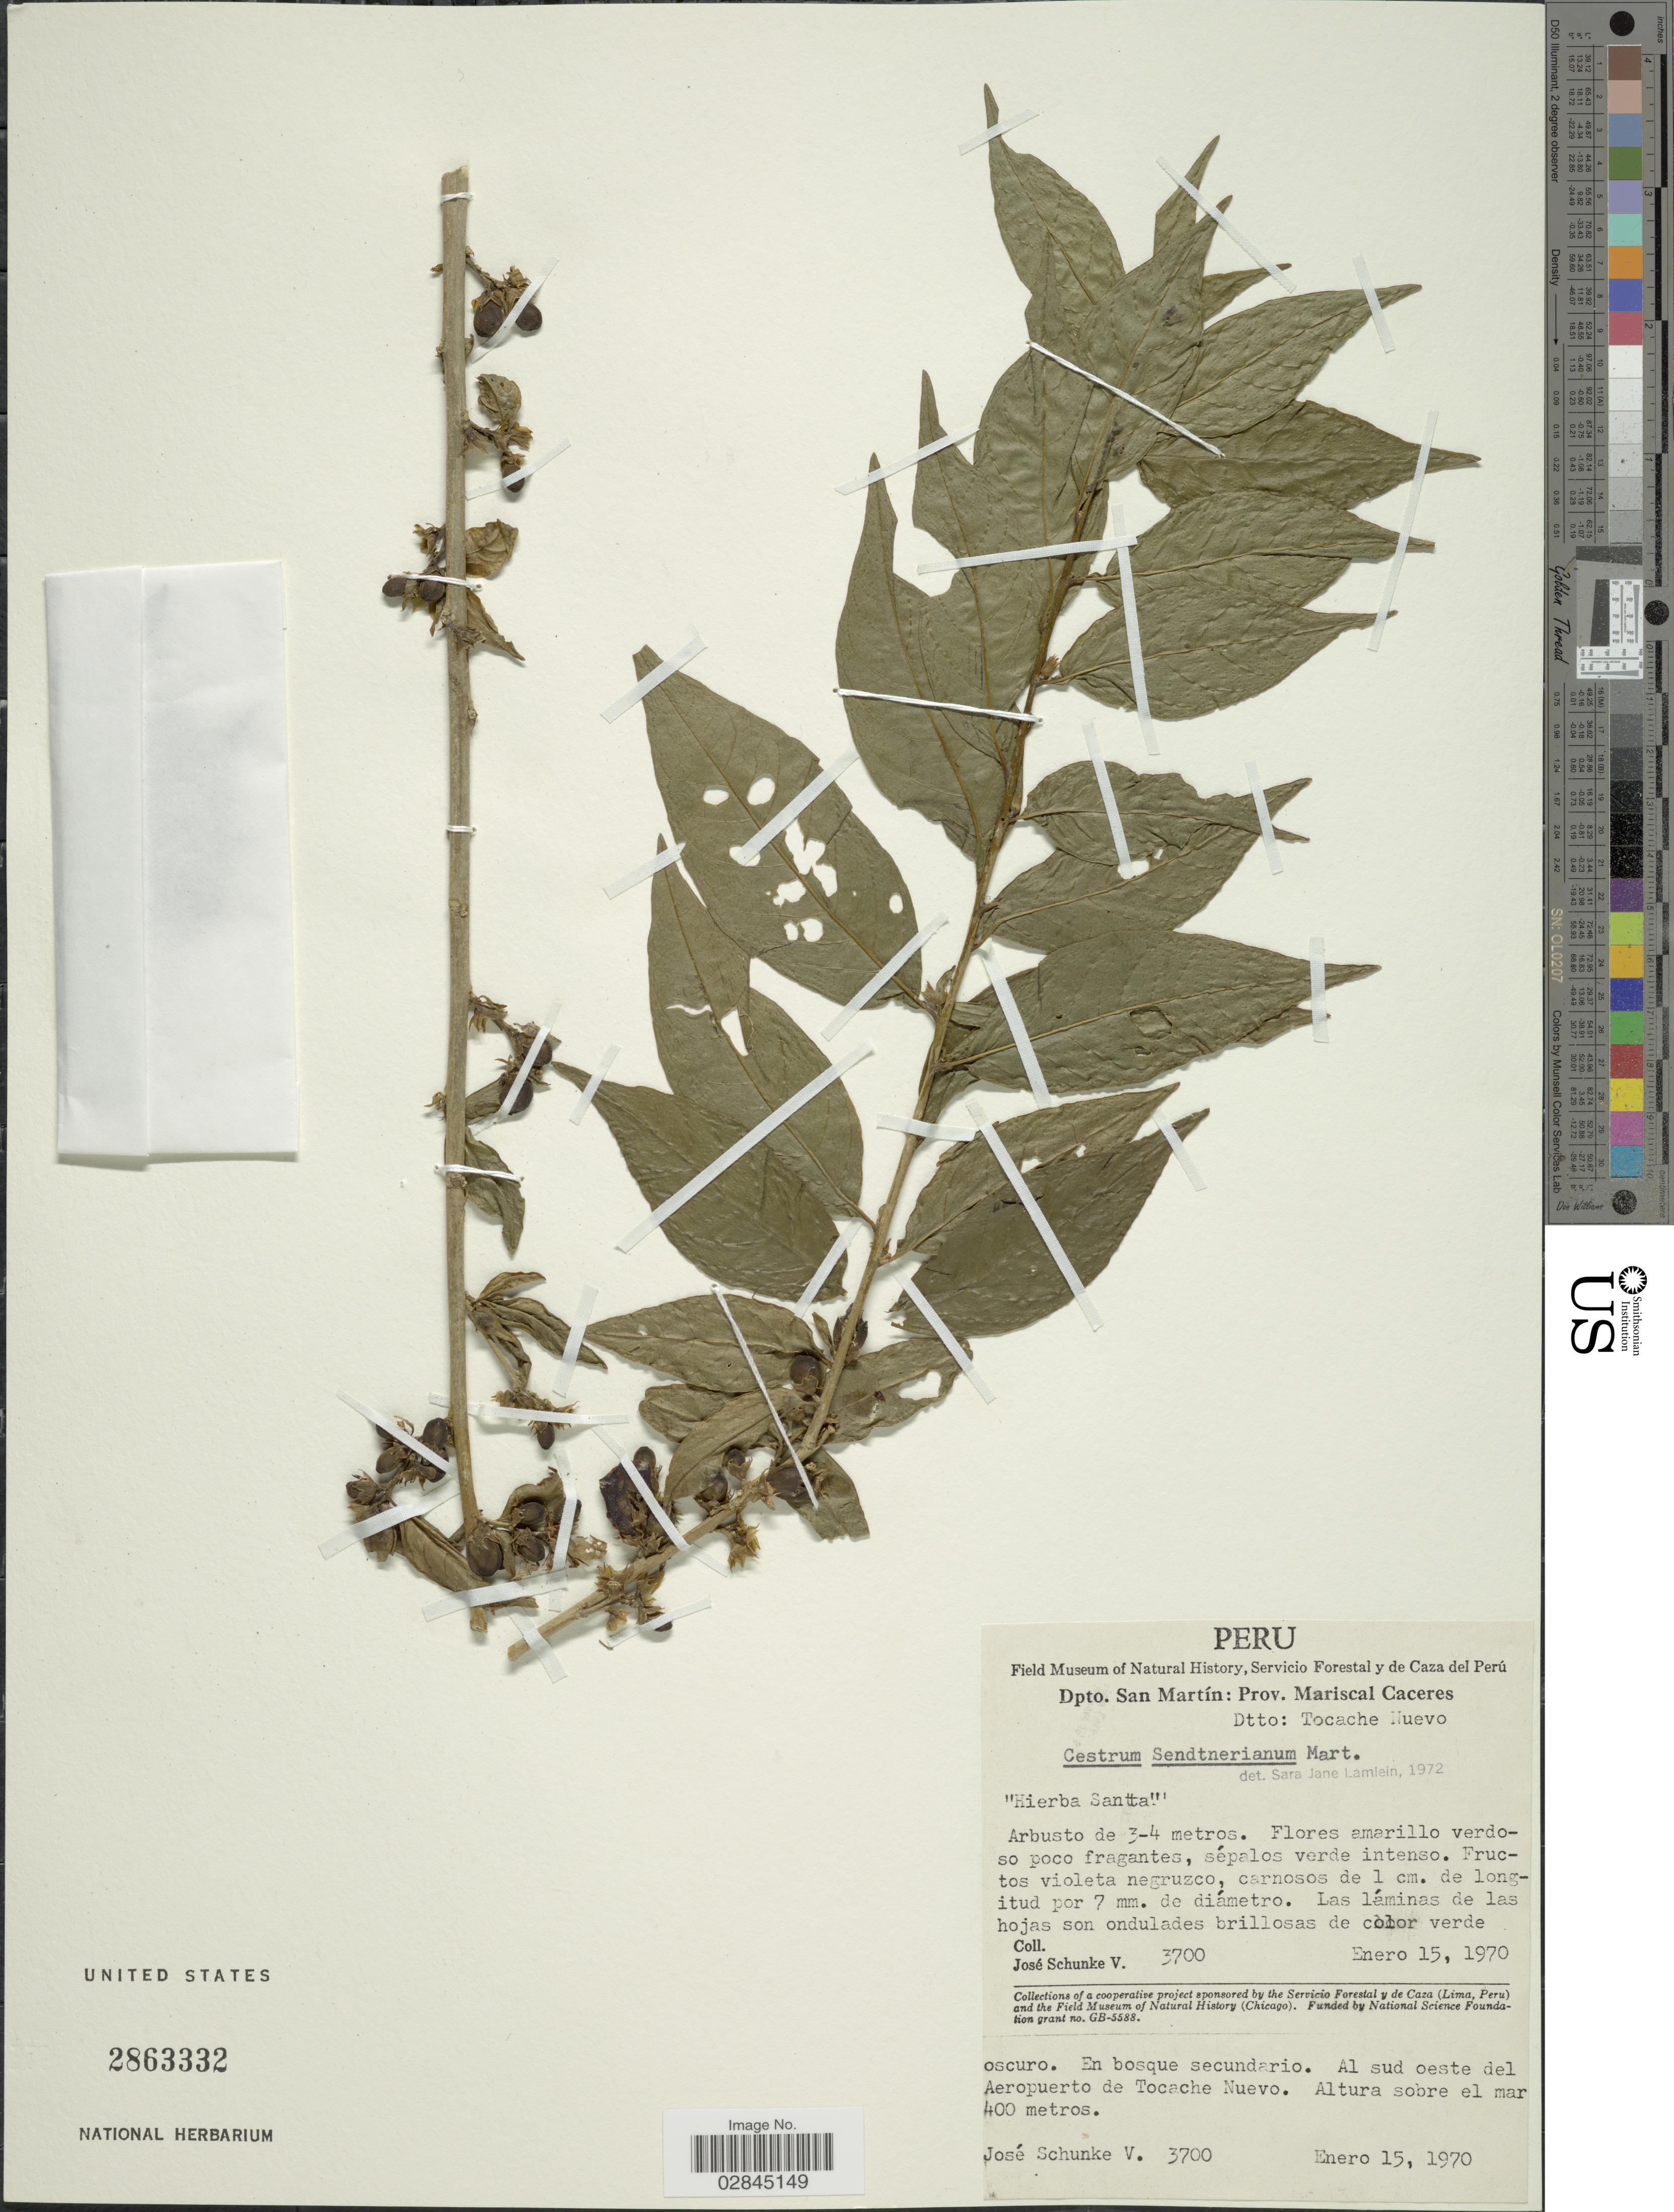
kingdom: Plantae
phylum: Tracheophyta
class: Magnoliopsida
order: Solanales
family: Solanaceae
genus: Cestrum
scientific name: Cestrum sendtnerianum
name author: Mart. ex Sendtn.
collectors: J. Schunke Vigo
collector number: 3700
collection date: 1970-01-15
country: Peru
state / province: San Martín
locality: Dpto. San Martín: Prov. Mariscal Caceres. Dtto: Tocache Nuevo. Al sud oeste del Aeropuerto de Tocache Nuevo.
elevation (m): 400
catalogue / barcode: US 2863332